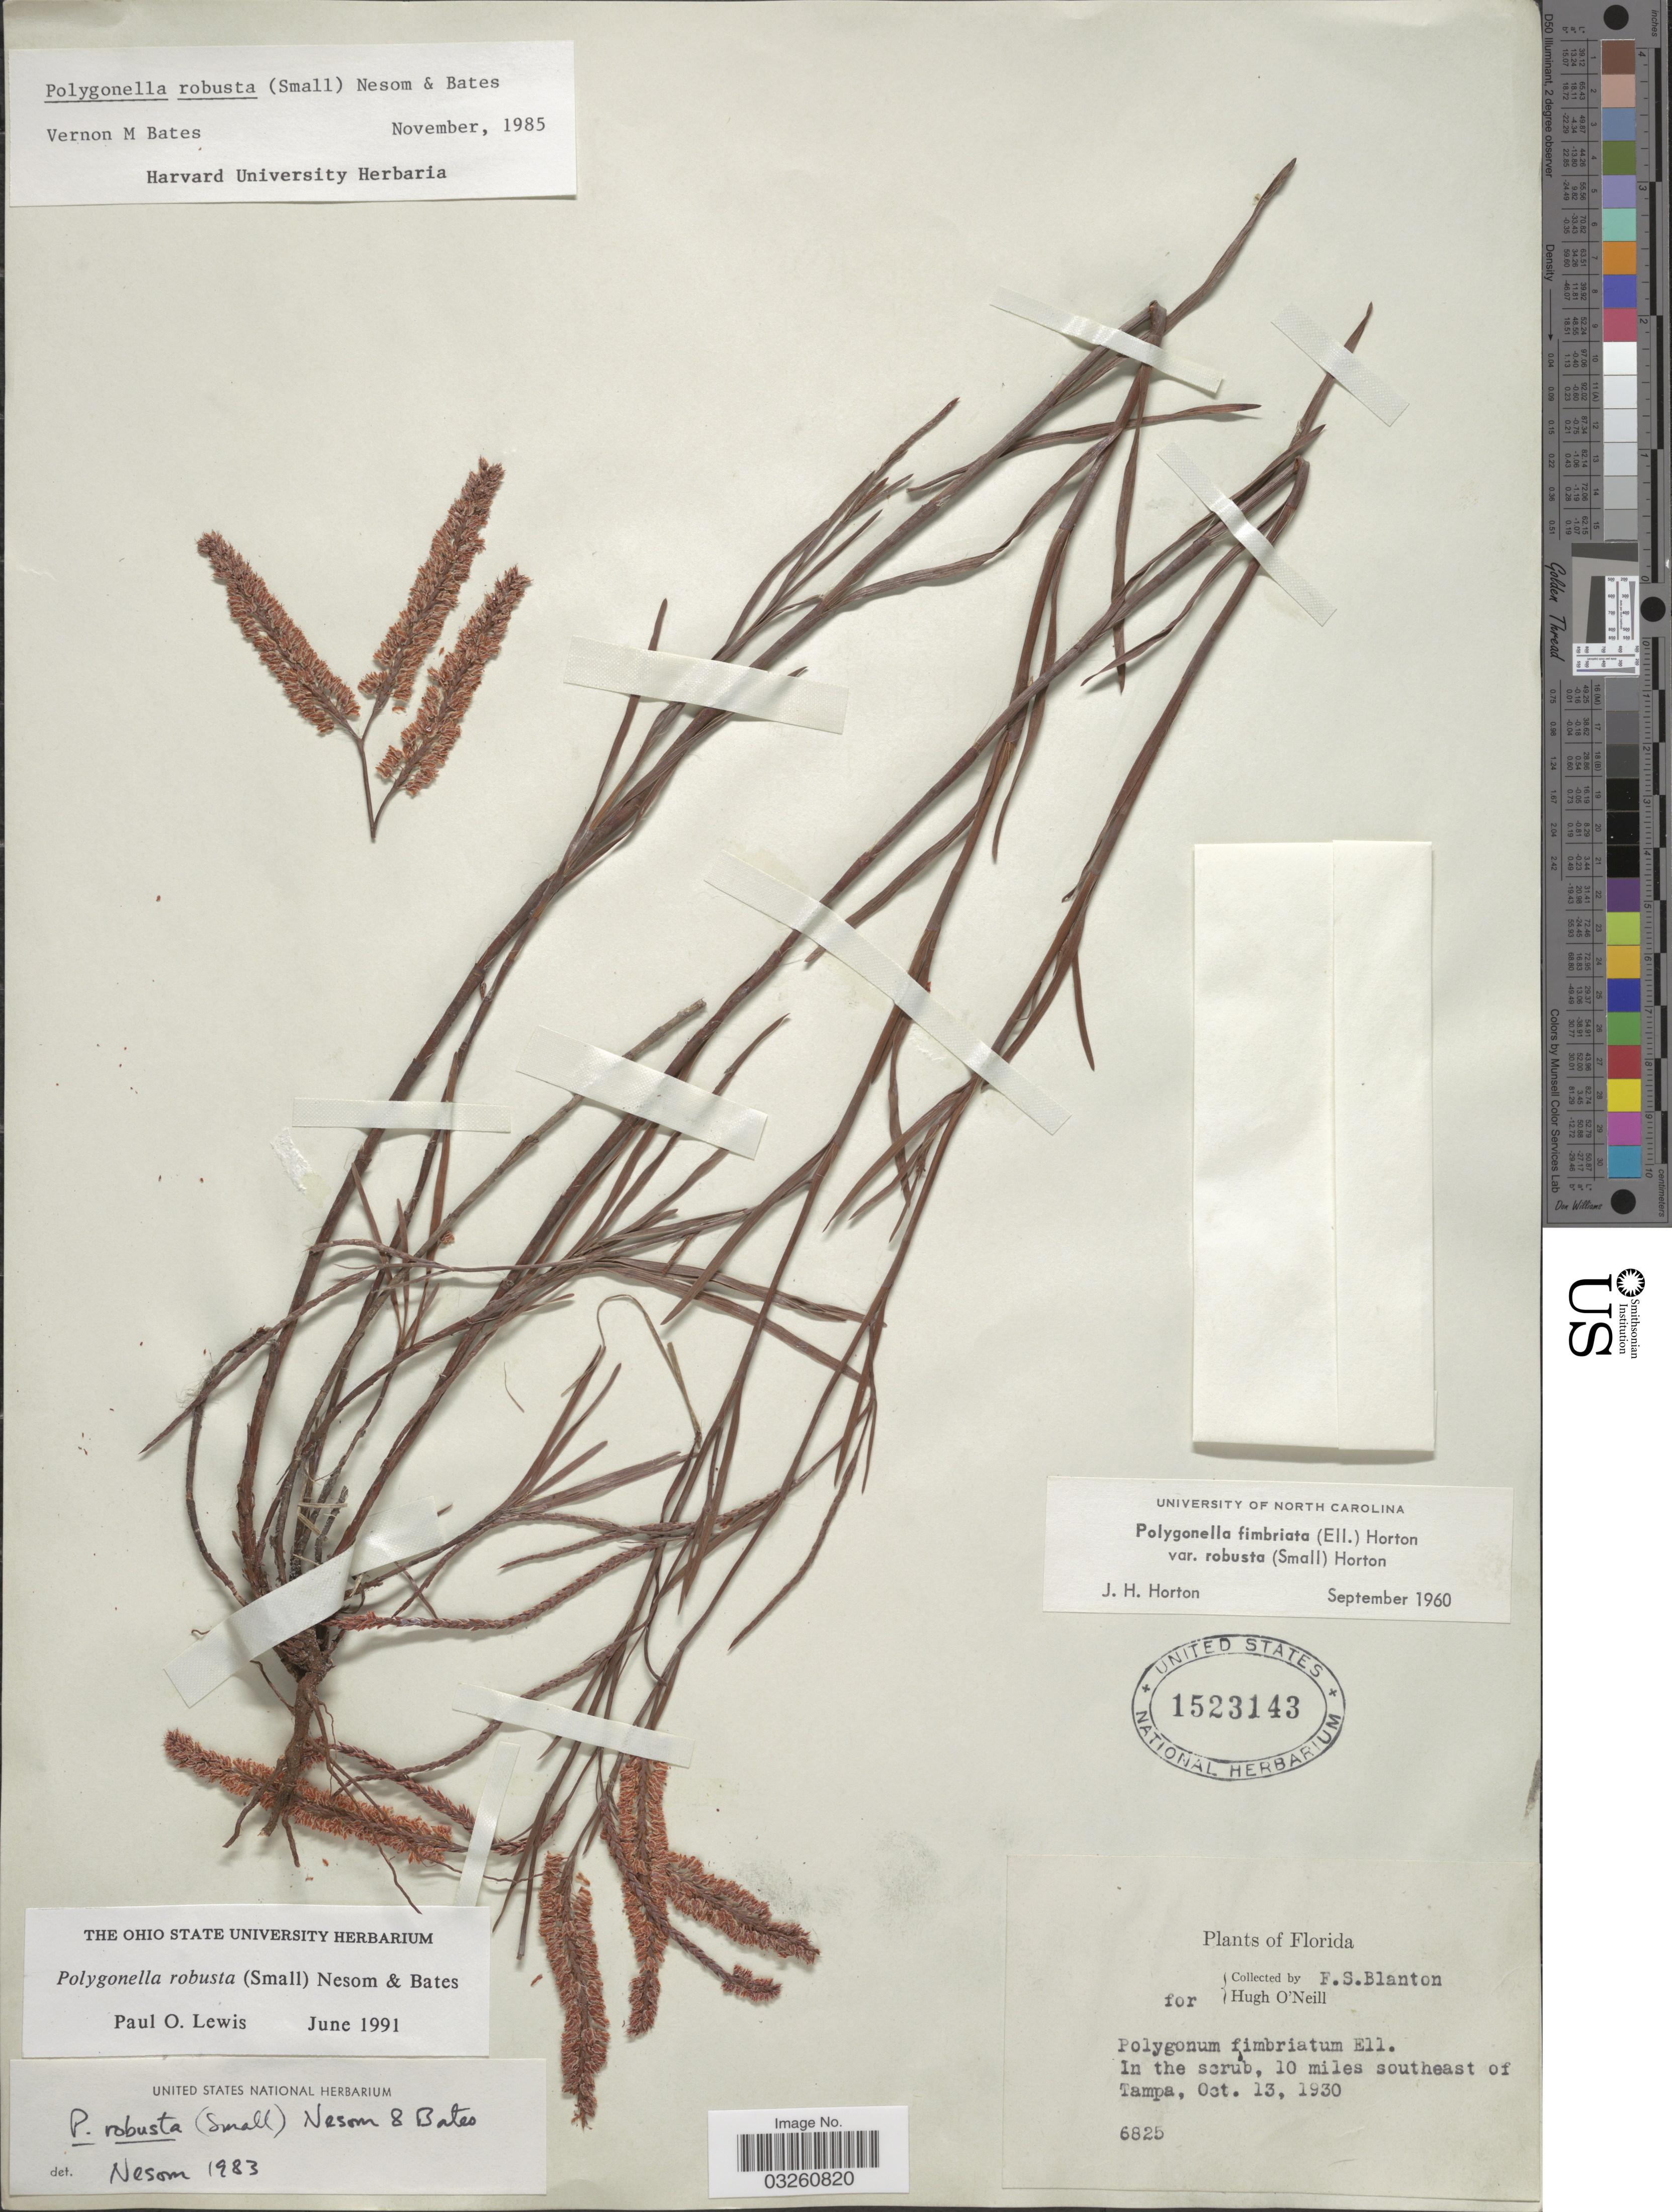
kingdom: Plantae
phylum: Tracheophyta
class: Magnoliopsida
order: Caryophyllales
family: Polygonaceae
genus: Polygonella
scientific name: Polygonella robusta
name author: (Small) G.L. Nesom & V.M. Bates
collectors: F. S. Blanton & H. O'Neill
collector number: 6825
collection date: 1930-10-13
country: United States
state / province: Florida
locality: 10 miles southeast of Tampa.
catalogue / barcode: US 1523143